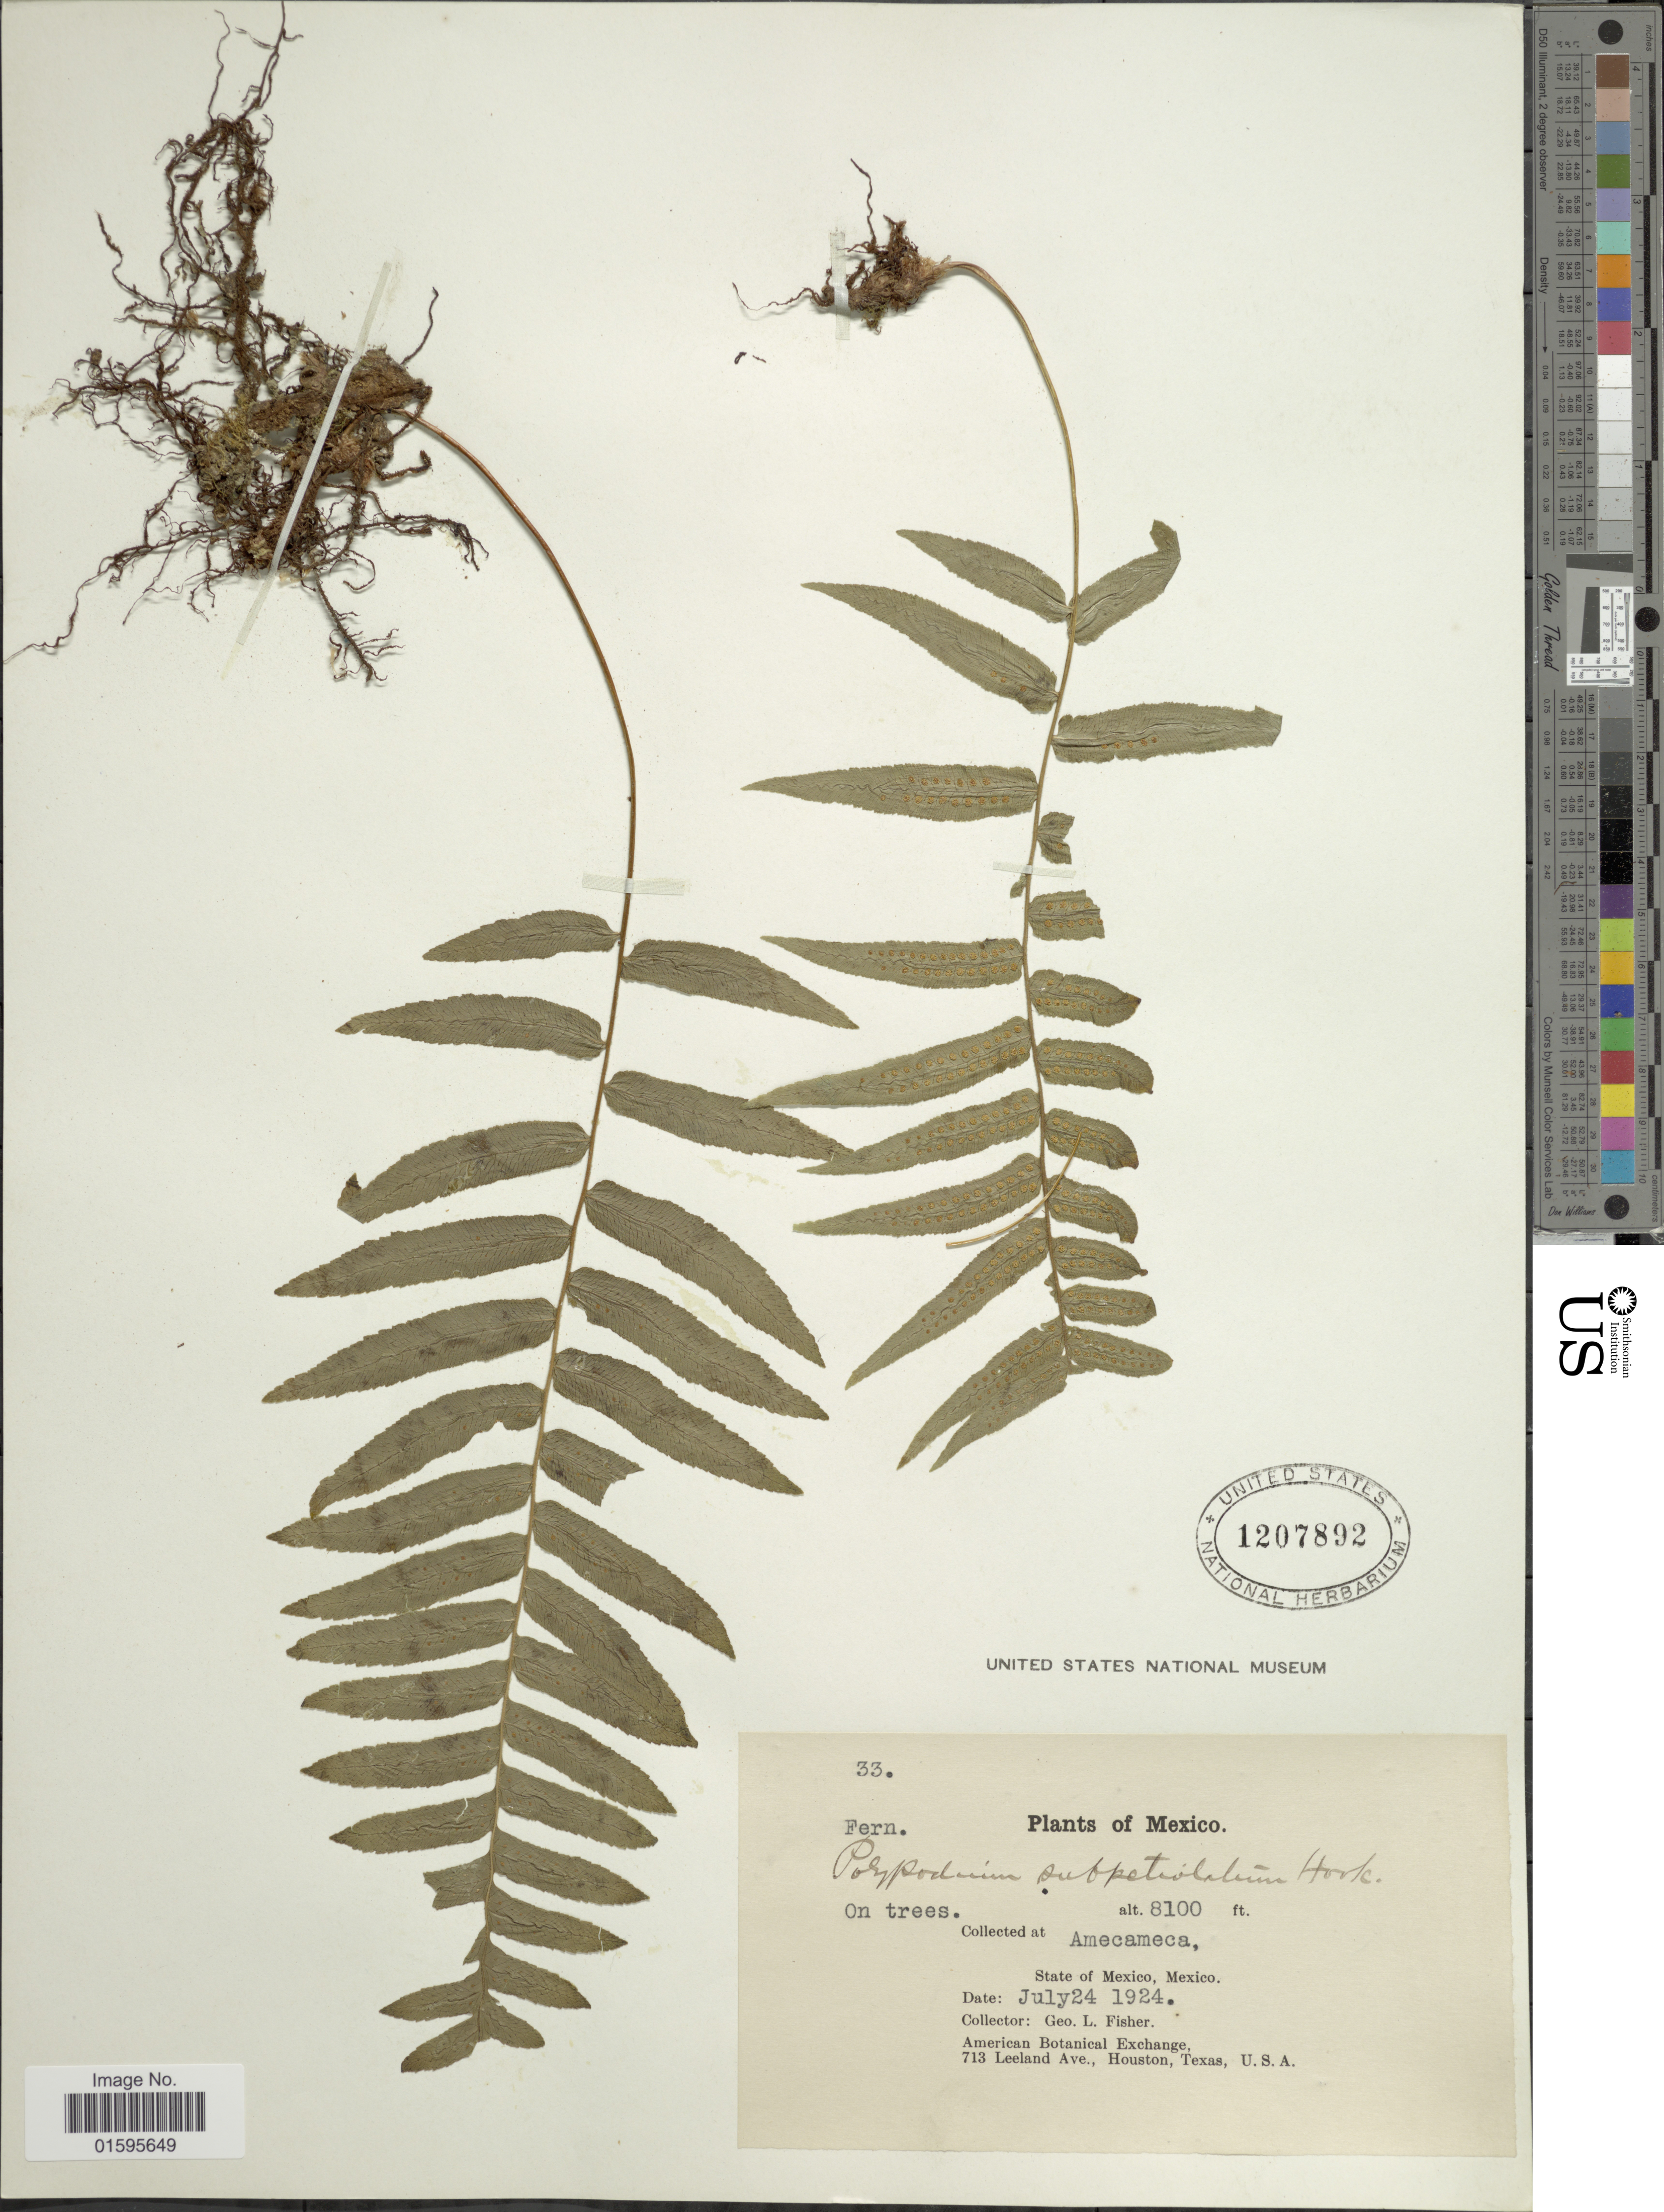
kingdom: Plantae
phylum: Tracheophyta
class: Polypodiopsida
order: Polypodiales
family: Polypodiaceae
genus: Polypodium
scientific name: Polypodium subpetiolatum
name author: Hook.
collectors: G. L. Fisher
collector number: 33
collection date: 1924-07-24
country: Mexico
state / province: México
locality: Amecameca, State of Mexico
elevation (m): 2469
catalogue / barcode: US 1207892